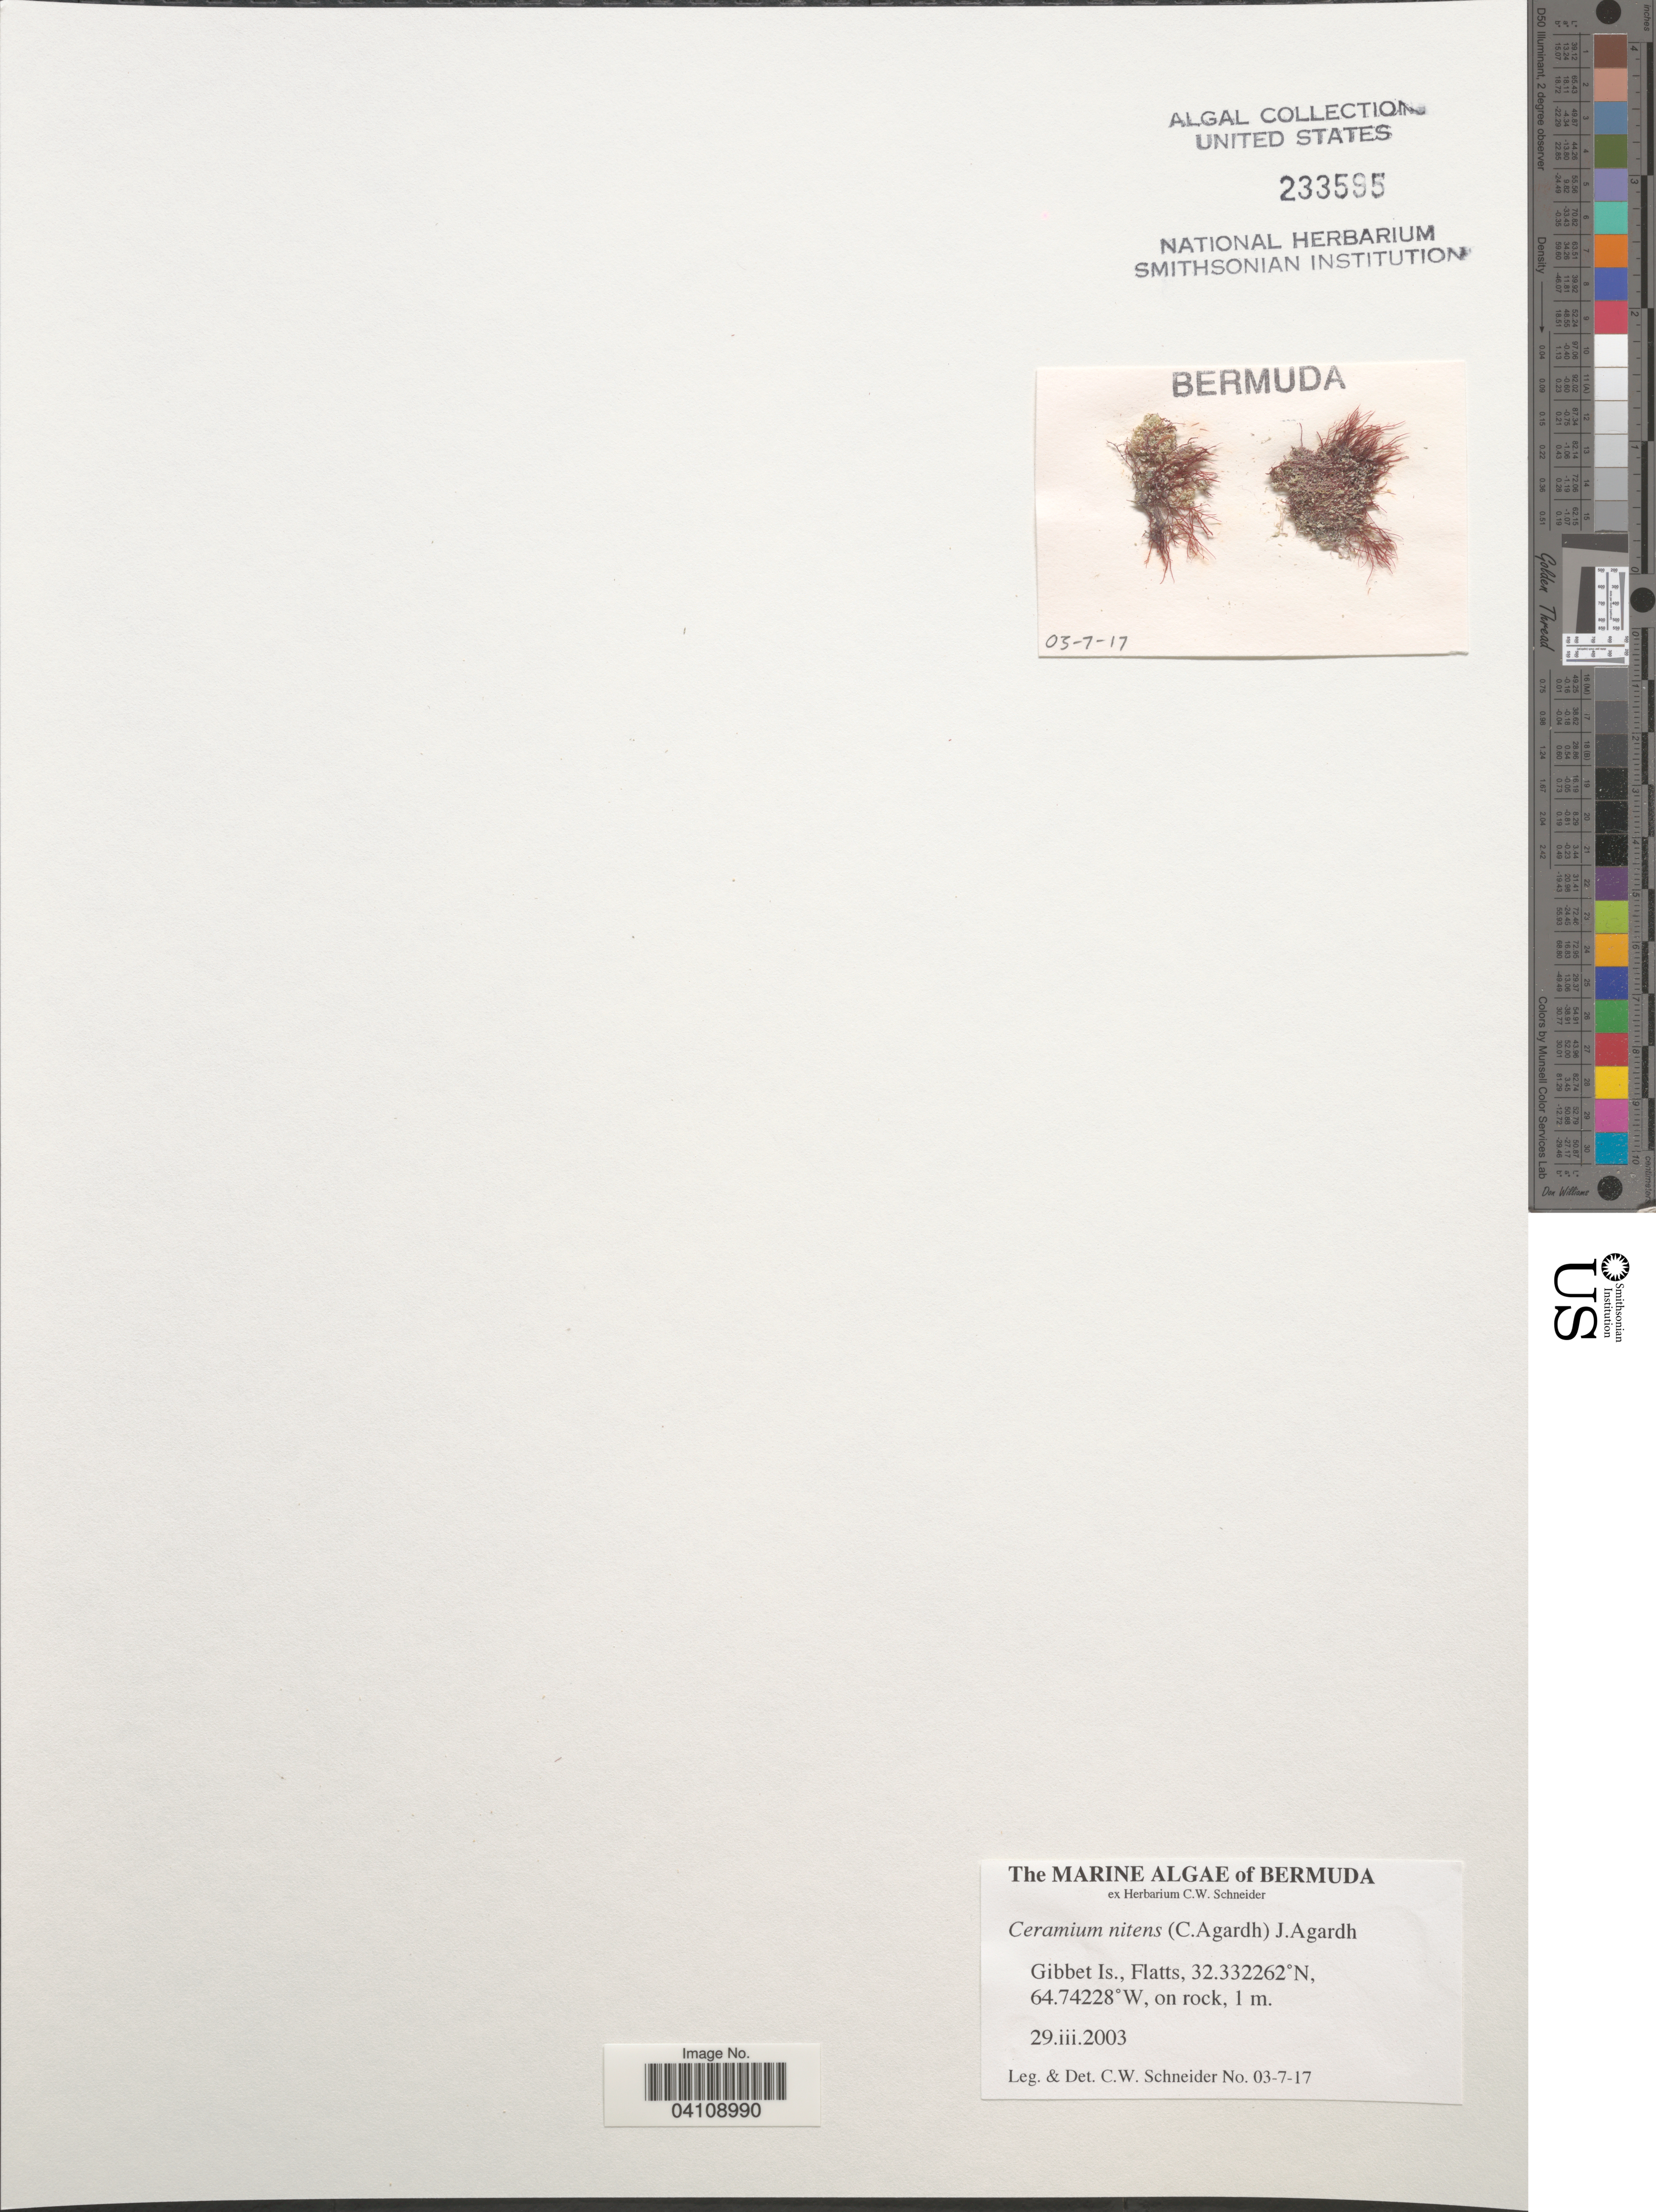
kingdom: Plantae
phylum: Rhodophyta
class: Florideophyceae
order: Ceramiales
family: Ceramiaceae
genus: Ceramium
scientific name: Ceramium nitens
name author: (C. Agardh) J. Agardh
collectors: C. W.Schneider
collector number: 03-7-17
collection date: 2003-03-29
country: Bermuda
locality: Gibbet Is., Flatts.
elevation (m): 1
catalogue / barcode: US 233595